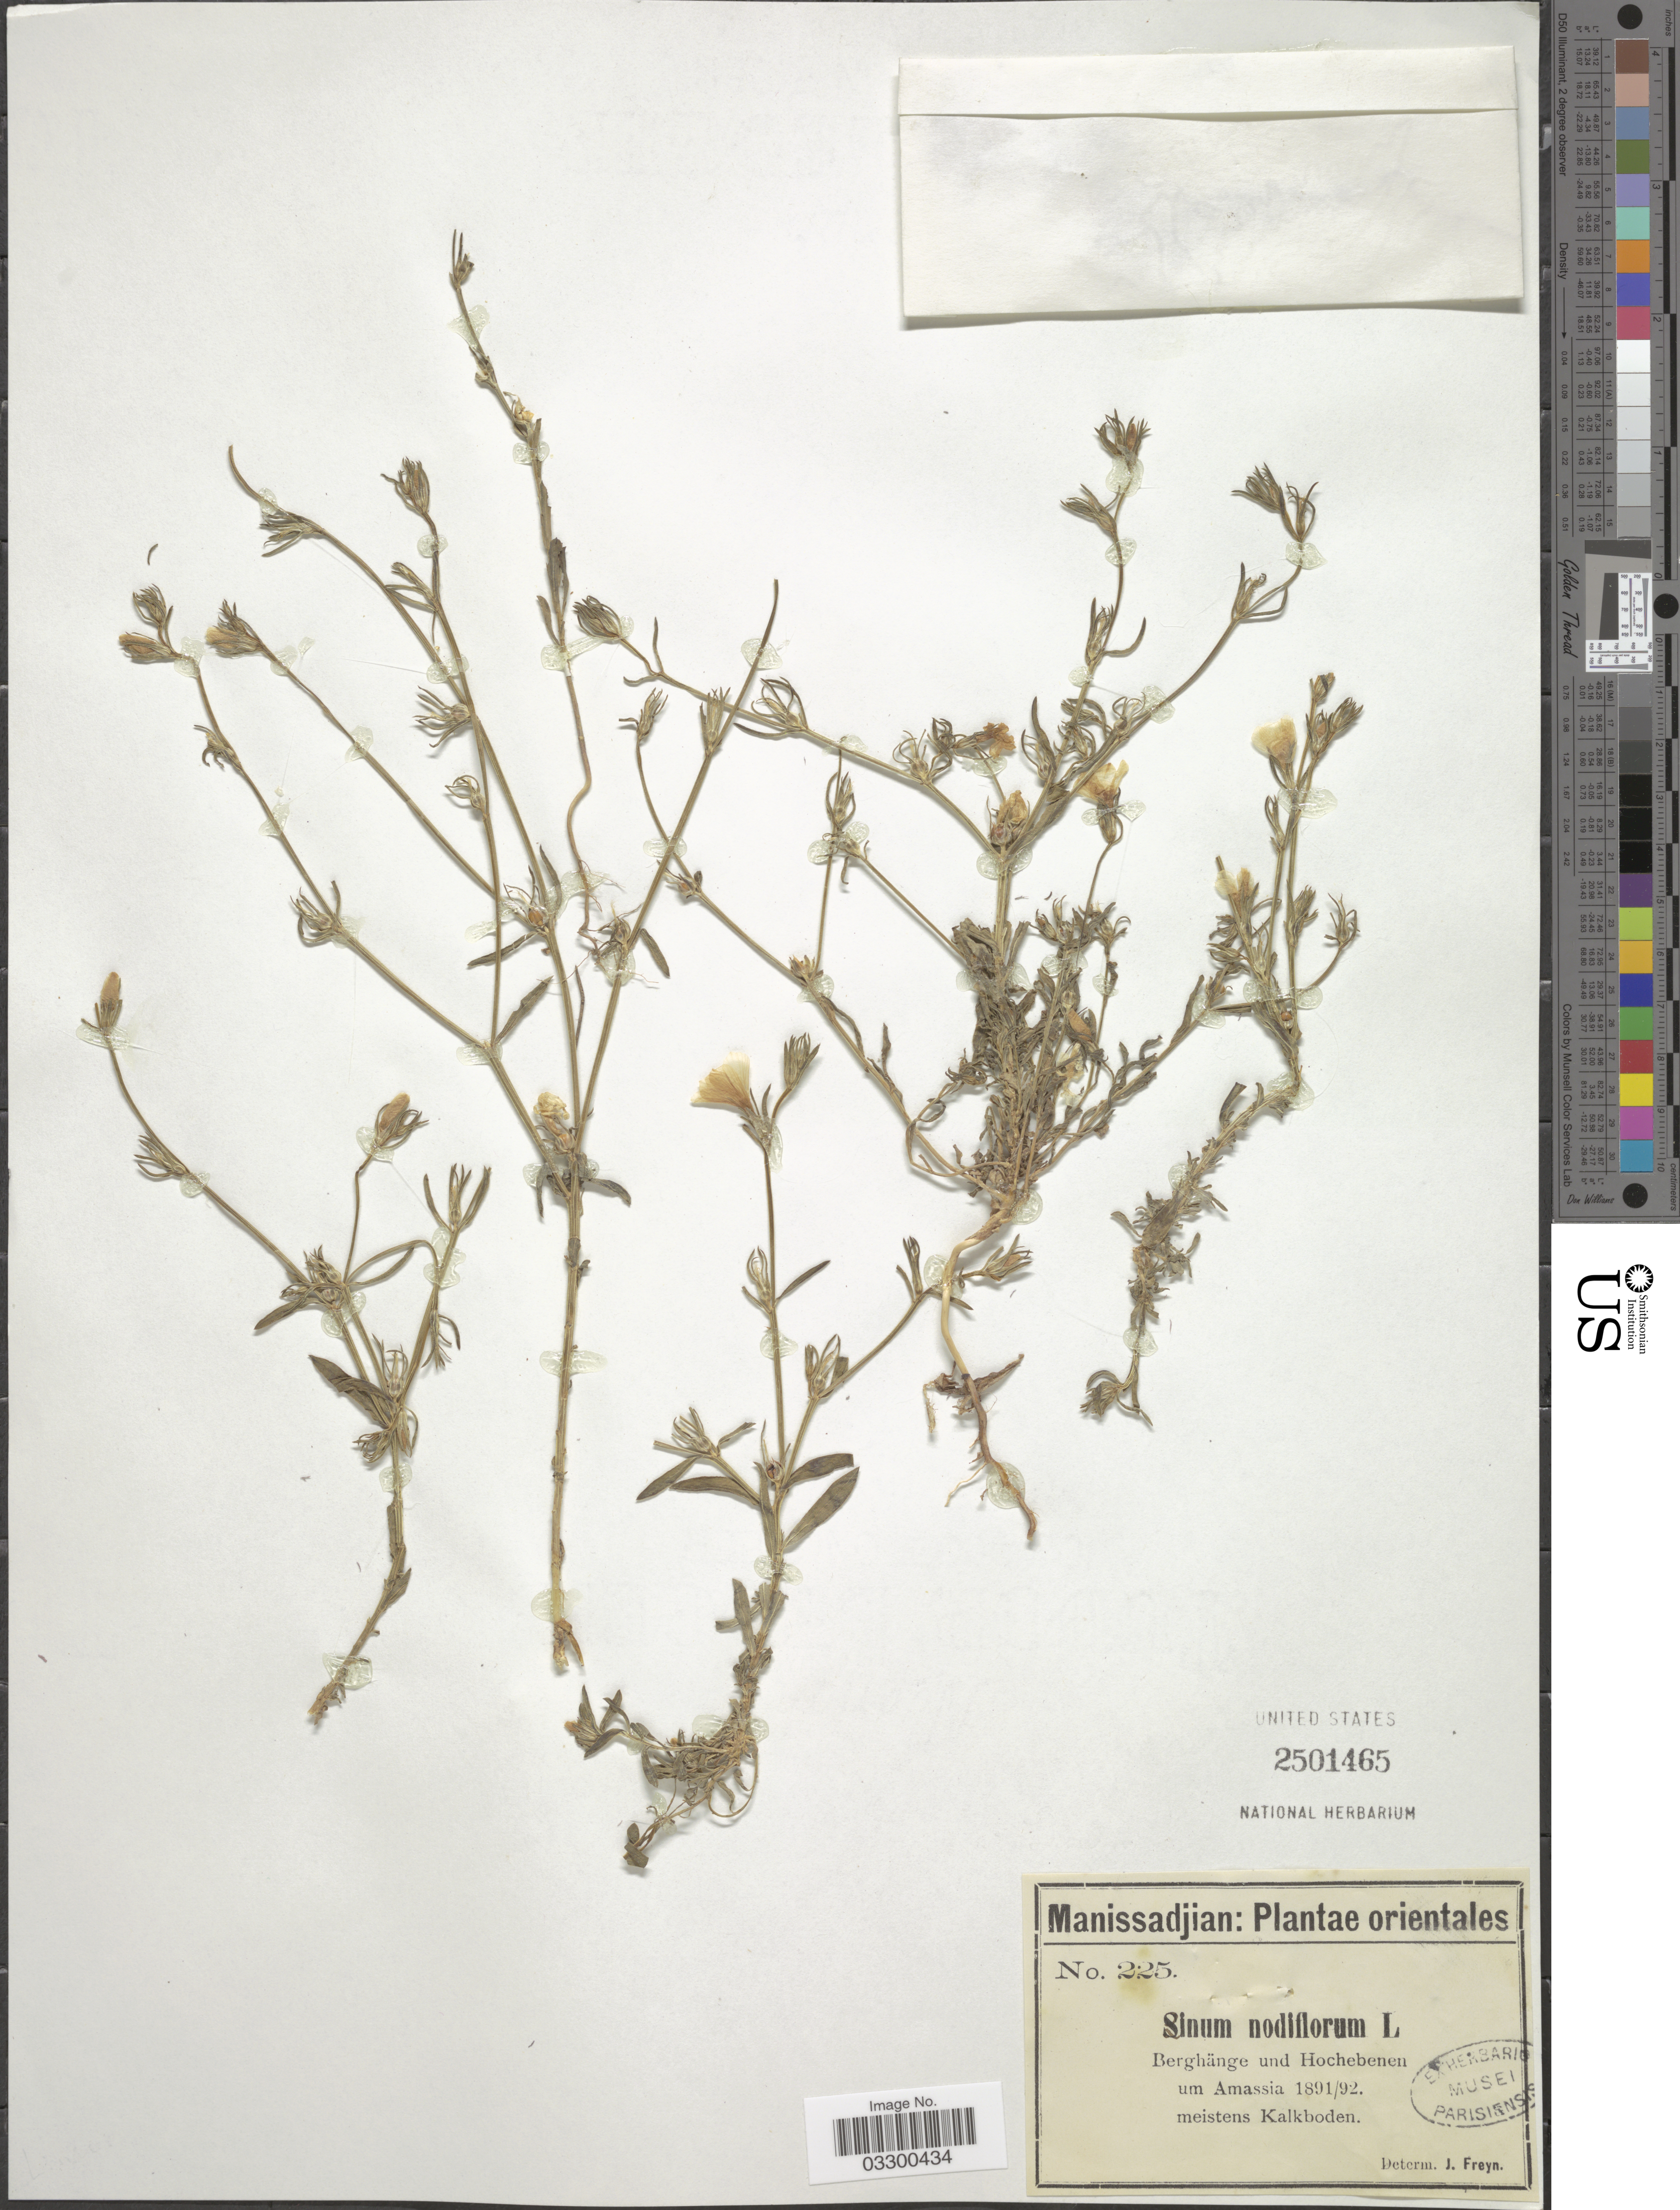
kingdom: Plantae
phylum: Tracheophyta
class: Magnoliopsida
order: Malpighiales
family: Linaceae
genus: Linum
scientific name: Linum nodiflorum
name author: L.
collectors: -. Manissadjian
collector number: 225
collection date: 1891/1892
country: Turkey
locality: Orientales. Berghänge und Hochebenen um Amassia. Meistens Kalkboden.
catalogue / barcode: US 2501465